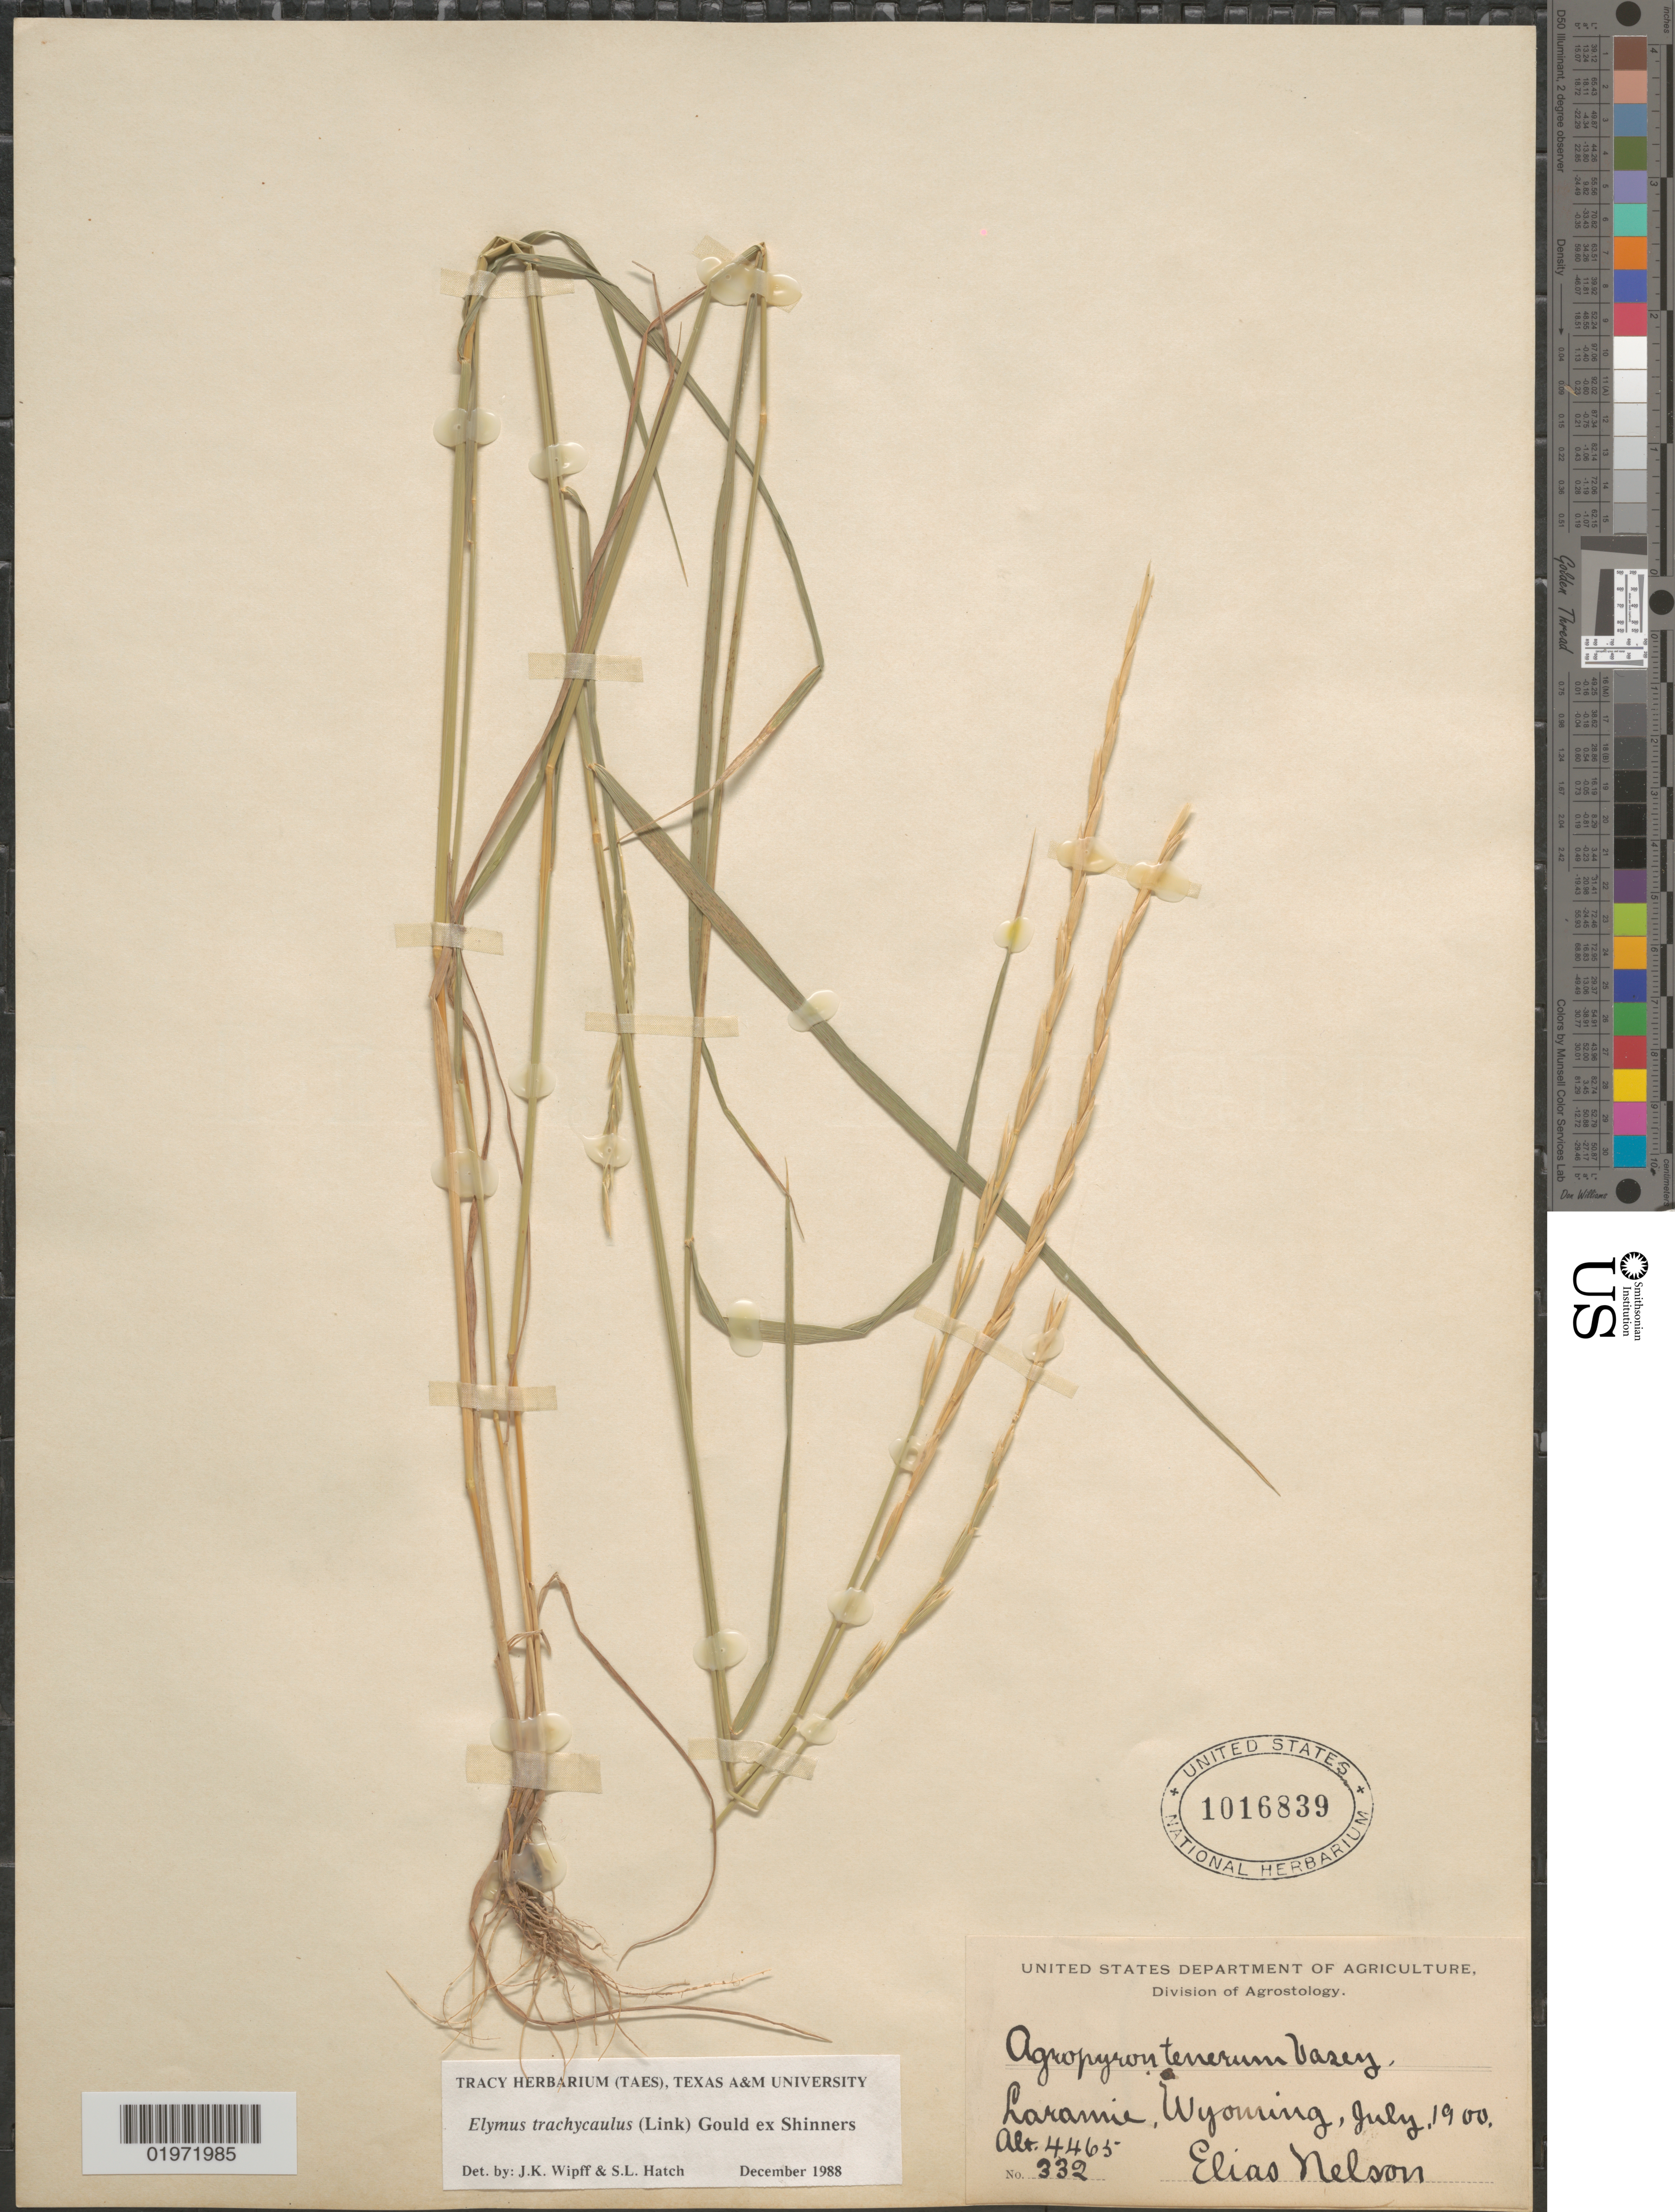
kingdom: Plantae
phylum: Tracheophyta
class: Liliopsida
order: Poales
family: Poaceae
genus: Elymus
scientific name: Elymus trachycaulus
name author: (Link) Gould ex Shinners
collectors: E. Nelson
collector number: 332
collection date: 1900-07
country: United States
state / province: Wyoming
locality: Laramie.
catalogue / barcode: US 1016839